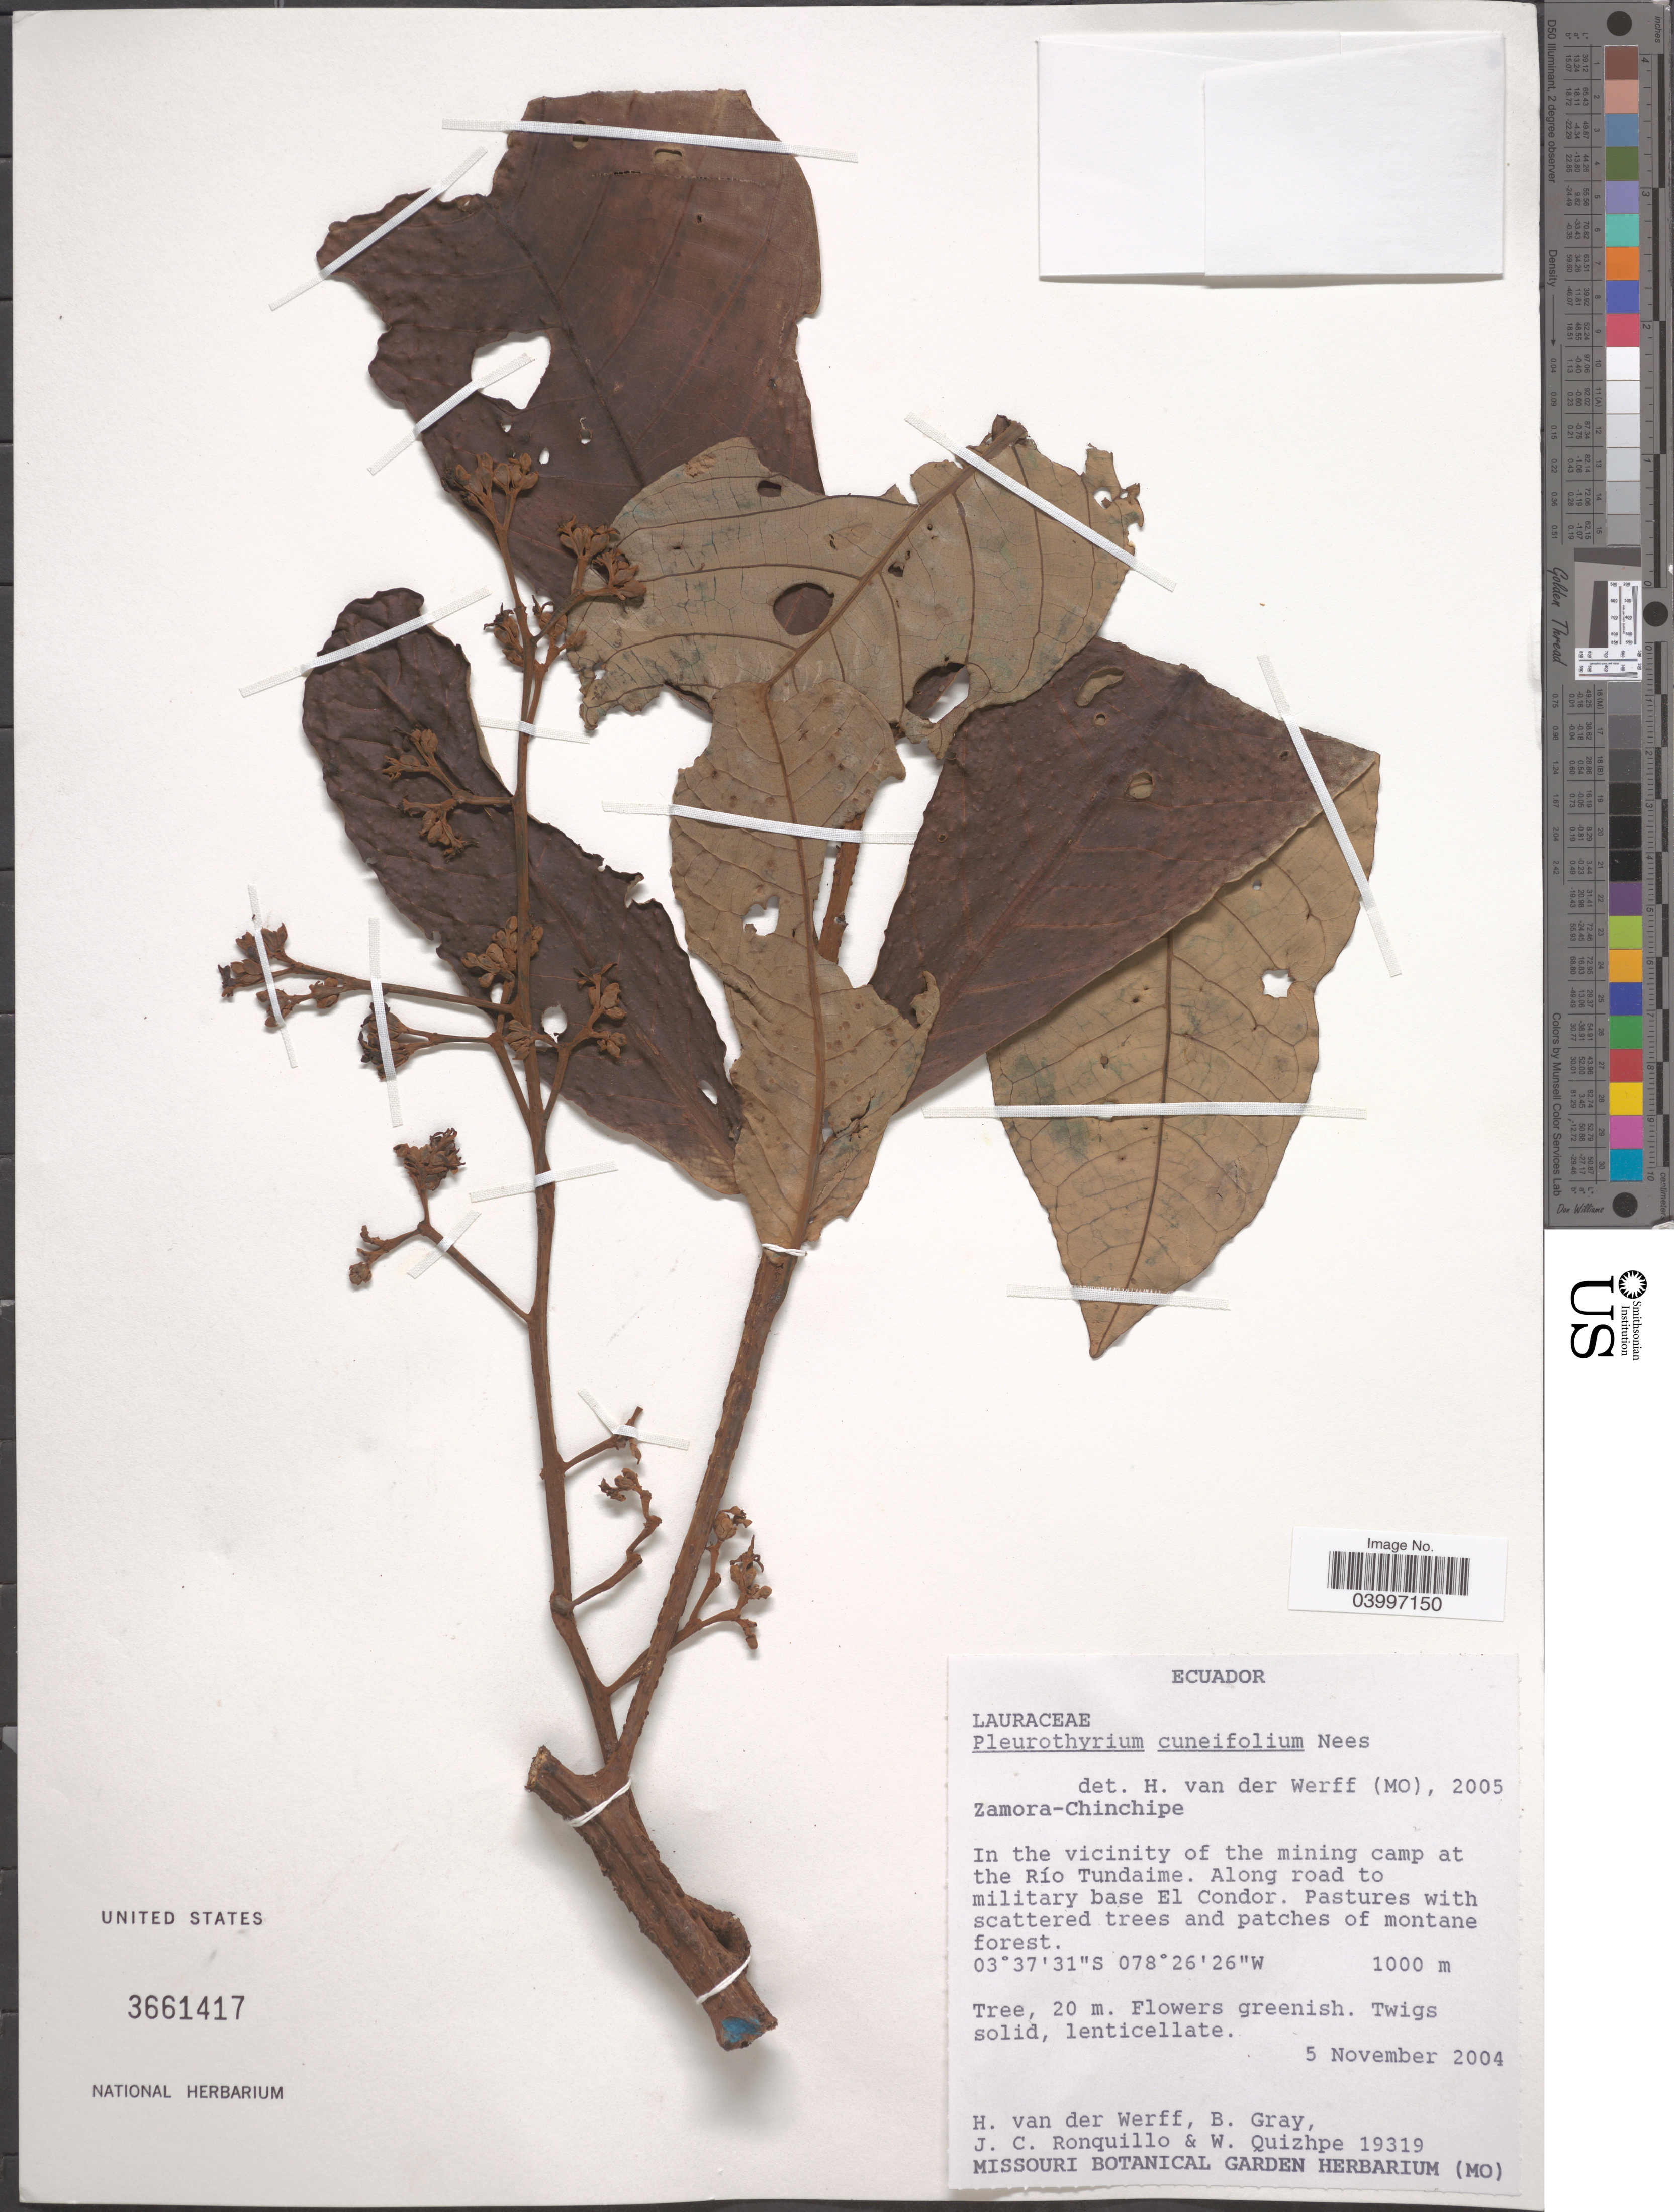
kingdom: Plantae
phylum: Tracheophyta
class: Magnoliopsida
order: Laurales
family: Lauraceae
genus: Pleurothyrium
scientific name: Pleurothyrium cuneifolium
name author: Nees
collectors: H. van der Werff, B. Gray, J. Ronquillo & W. Quizhpe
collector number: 19319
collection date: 2004-11-05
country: Ecuador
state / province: Zamora-Chinchipe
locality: In the vicinity of the mining camp at the Río Tundaime. Along road to military base El Condor.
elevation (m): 1000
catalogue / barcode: US 3661417